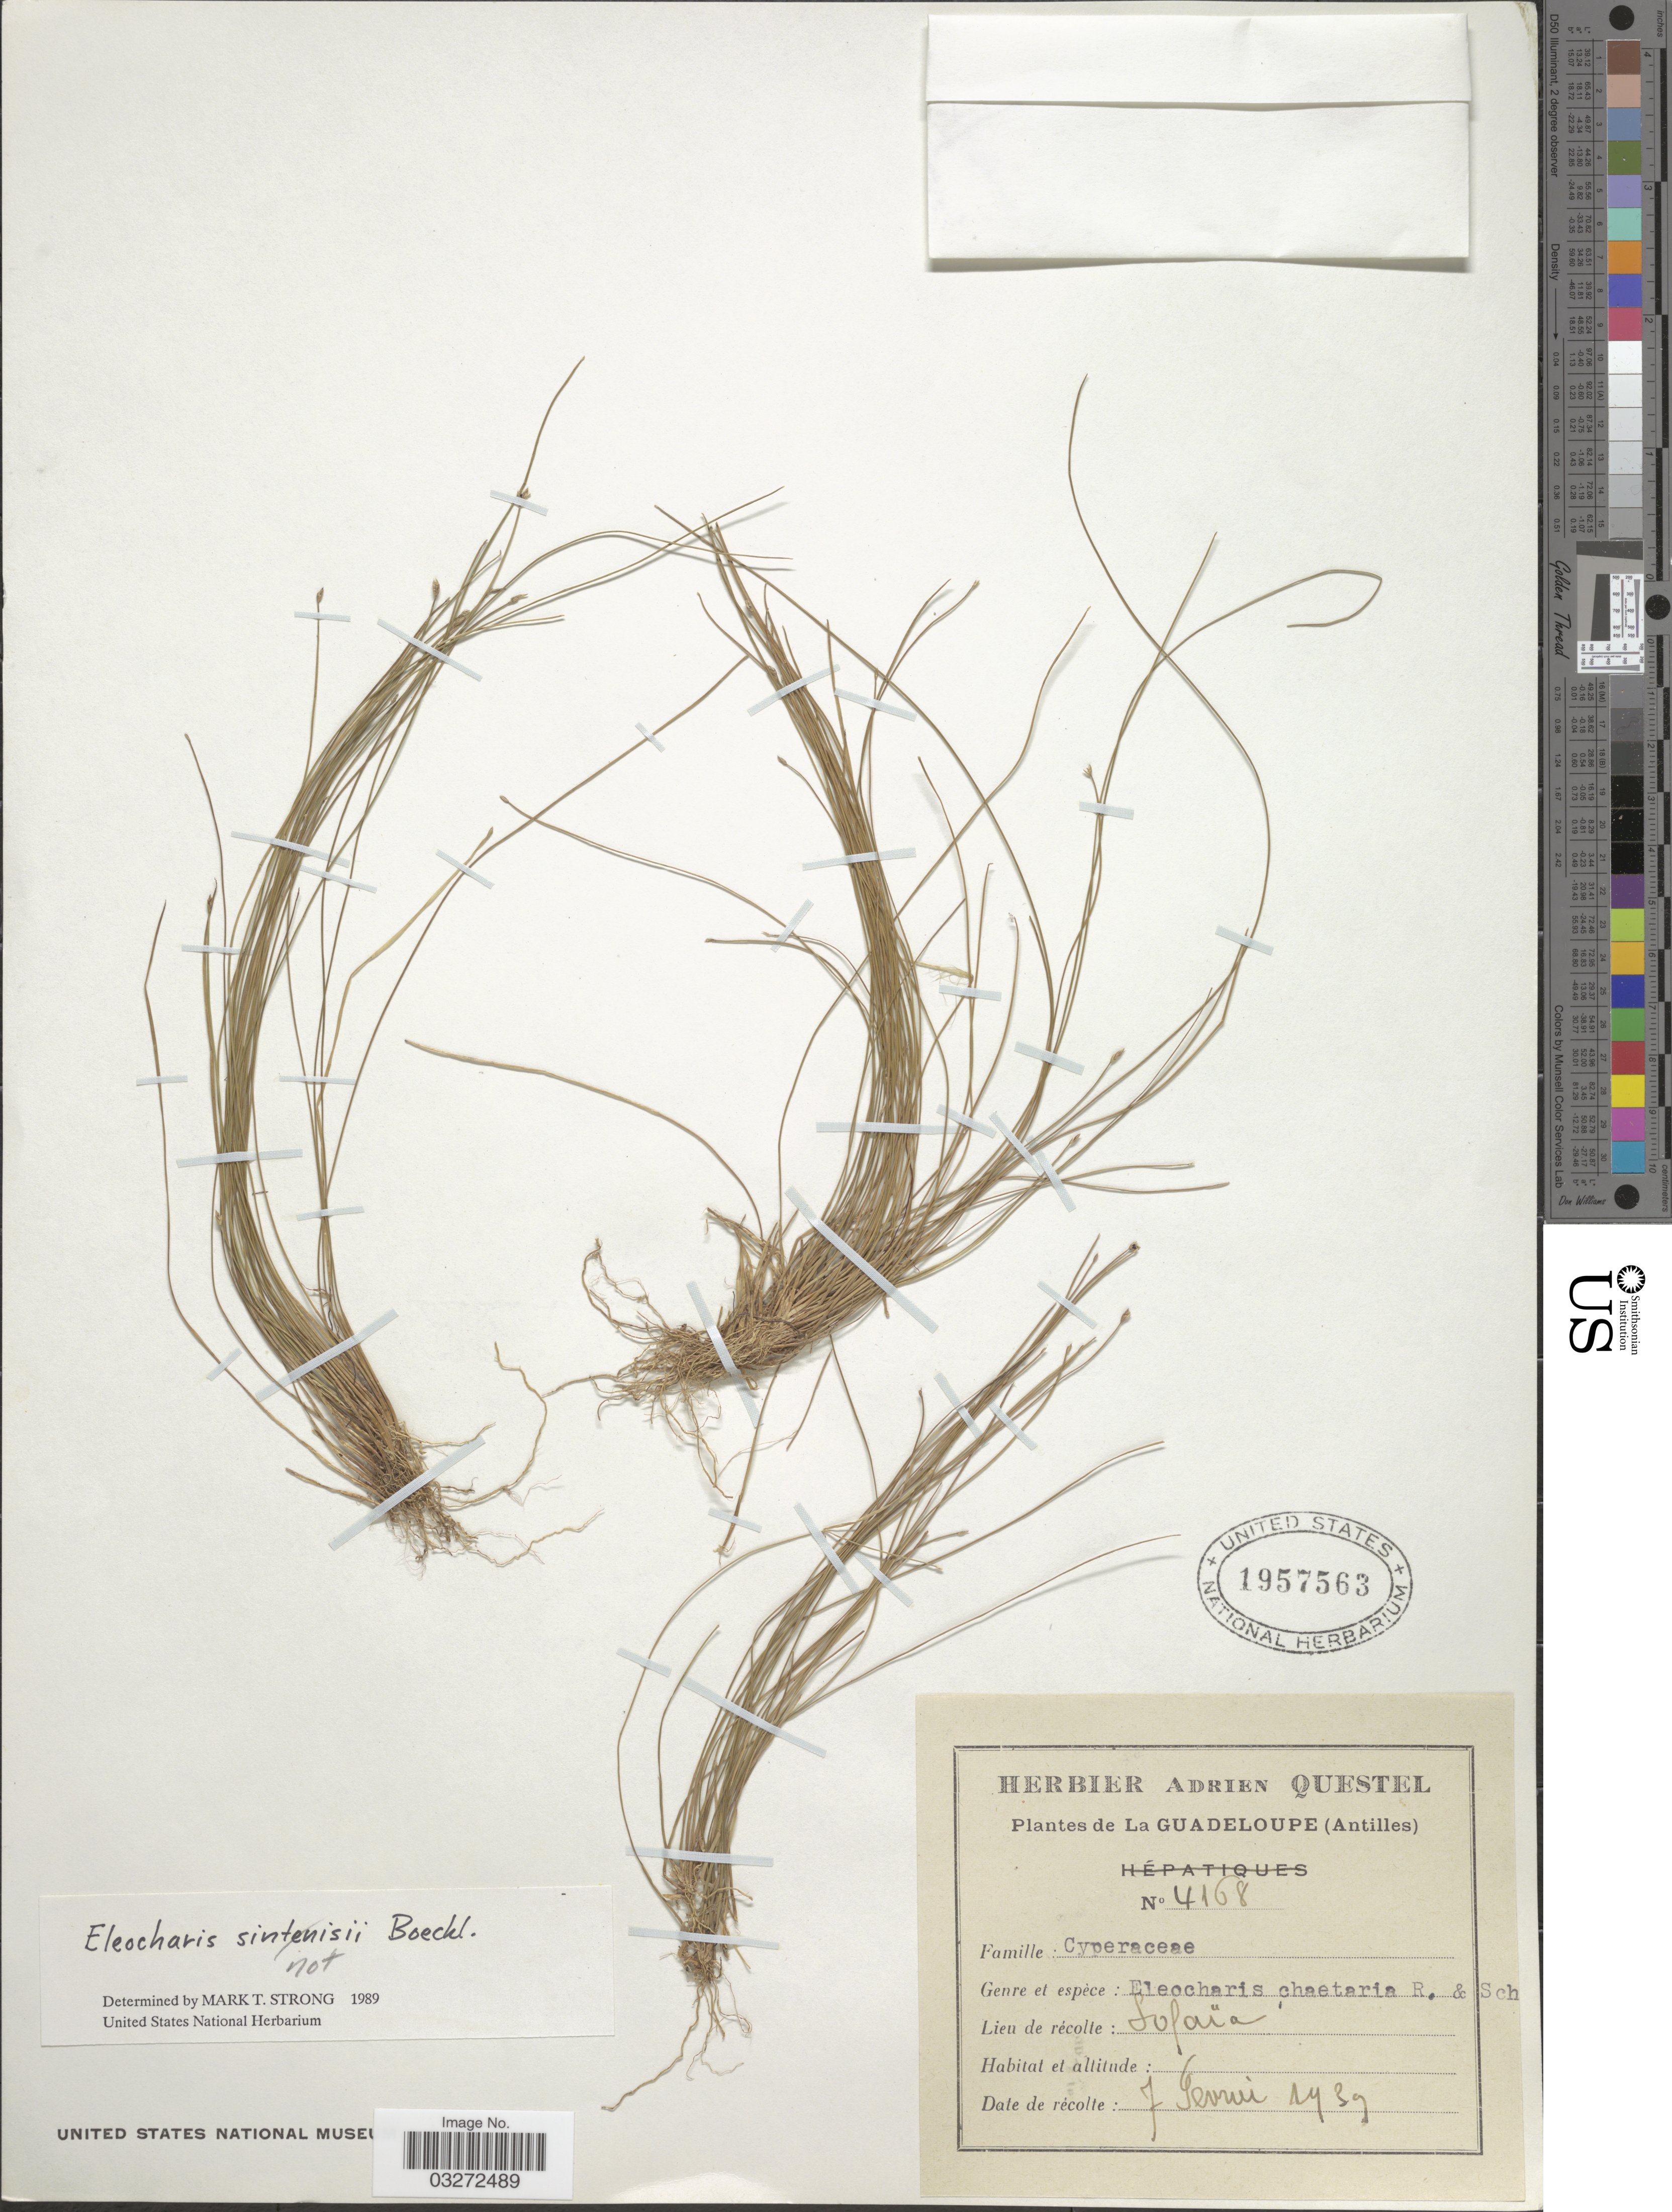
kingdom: Plantae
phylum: Tracheophyta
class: Liliopsida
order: Poales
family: Cyperaceae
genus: Eleocharis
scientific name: Eleocharis sp.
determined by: Strong, Mark T., (BOT), Smithsonian Institution - National Museum of Natural History (UNITED STATES)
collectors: A. Questel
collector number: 4168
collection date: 1939-02-07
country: Guadeloupe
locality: Antilles.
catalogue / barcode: US 1957563